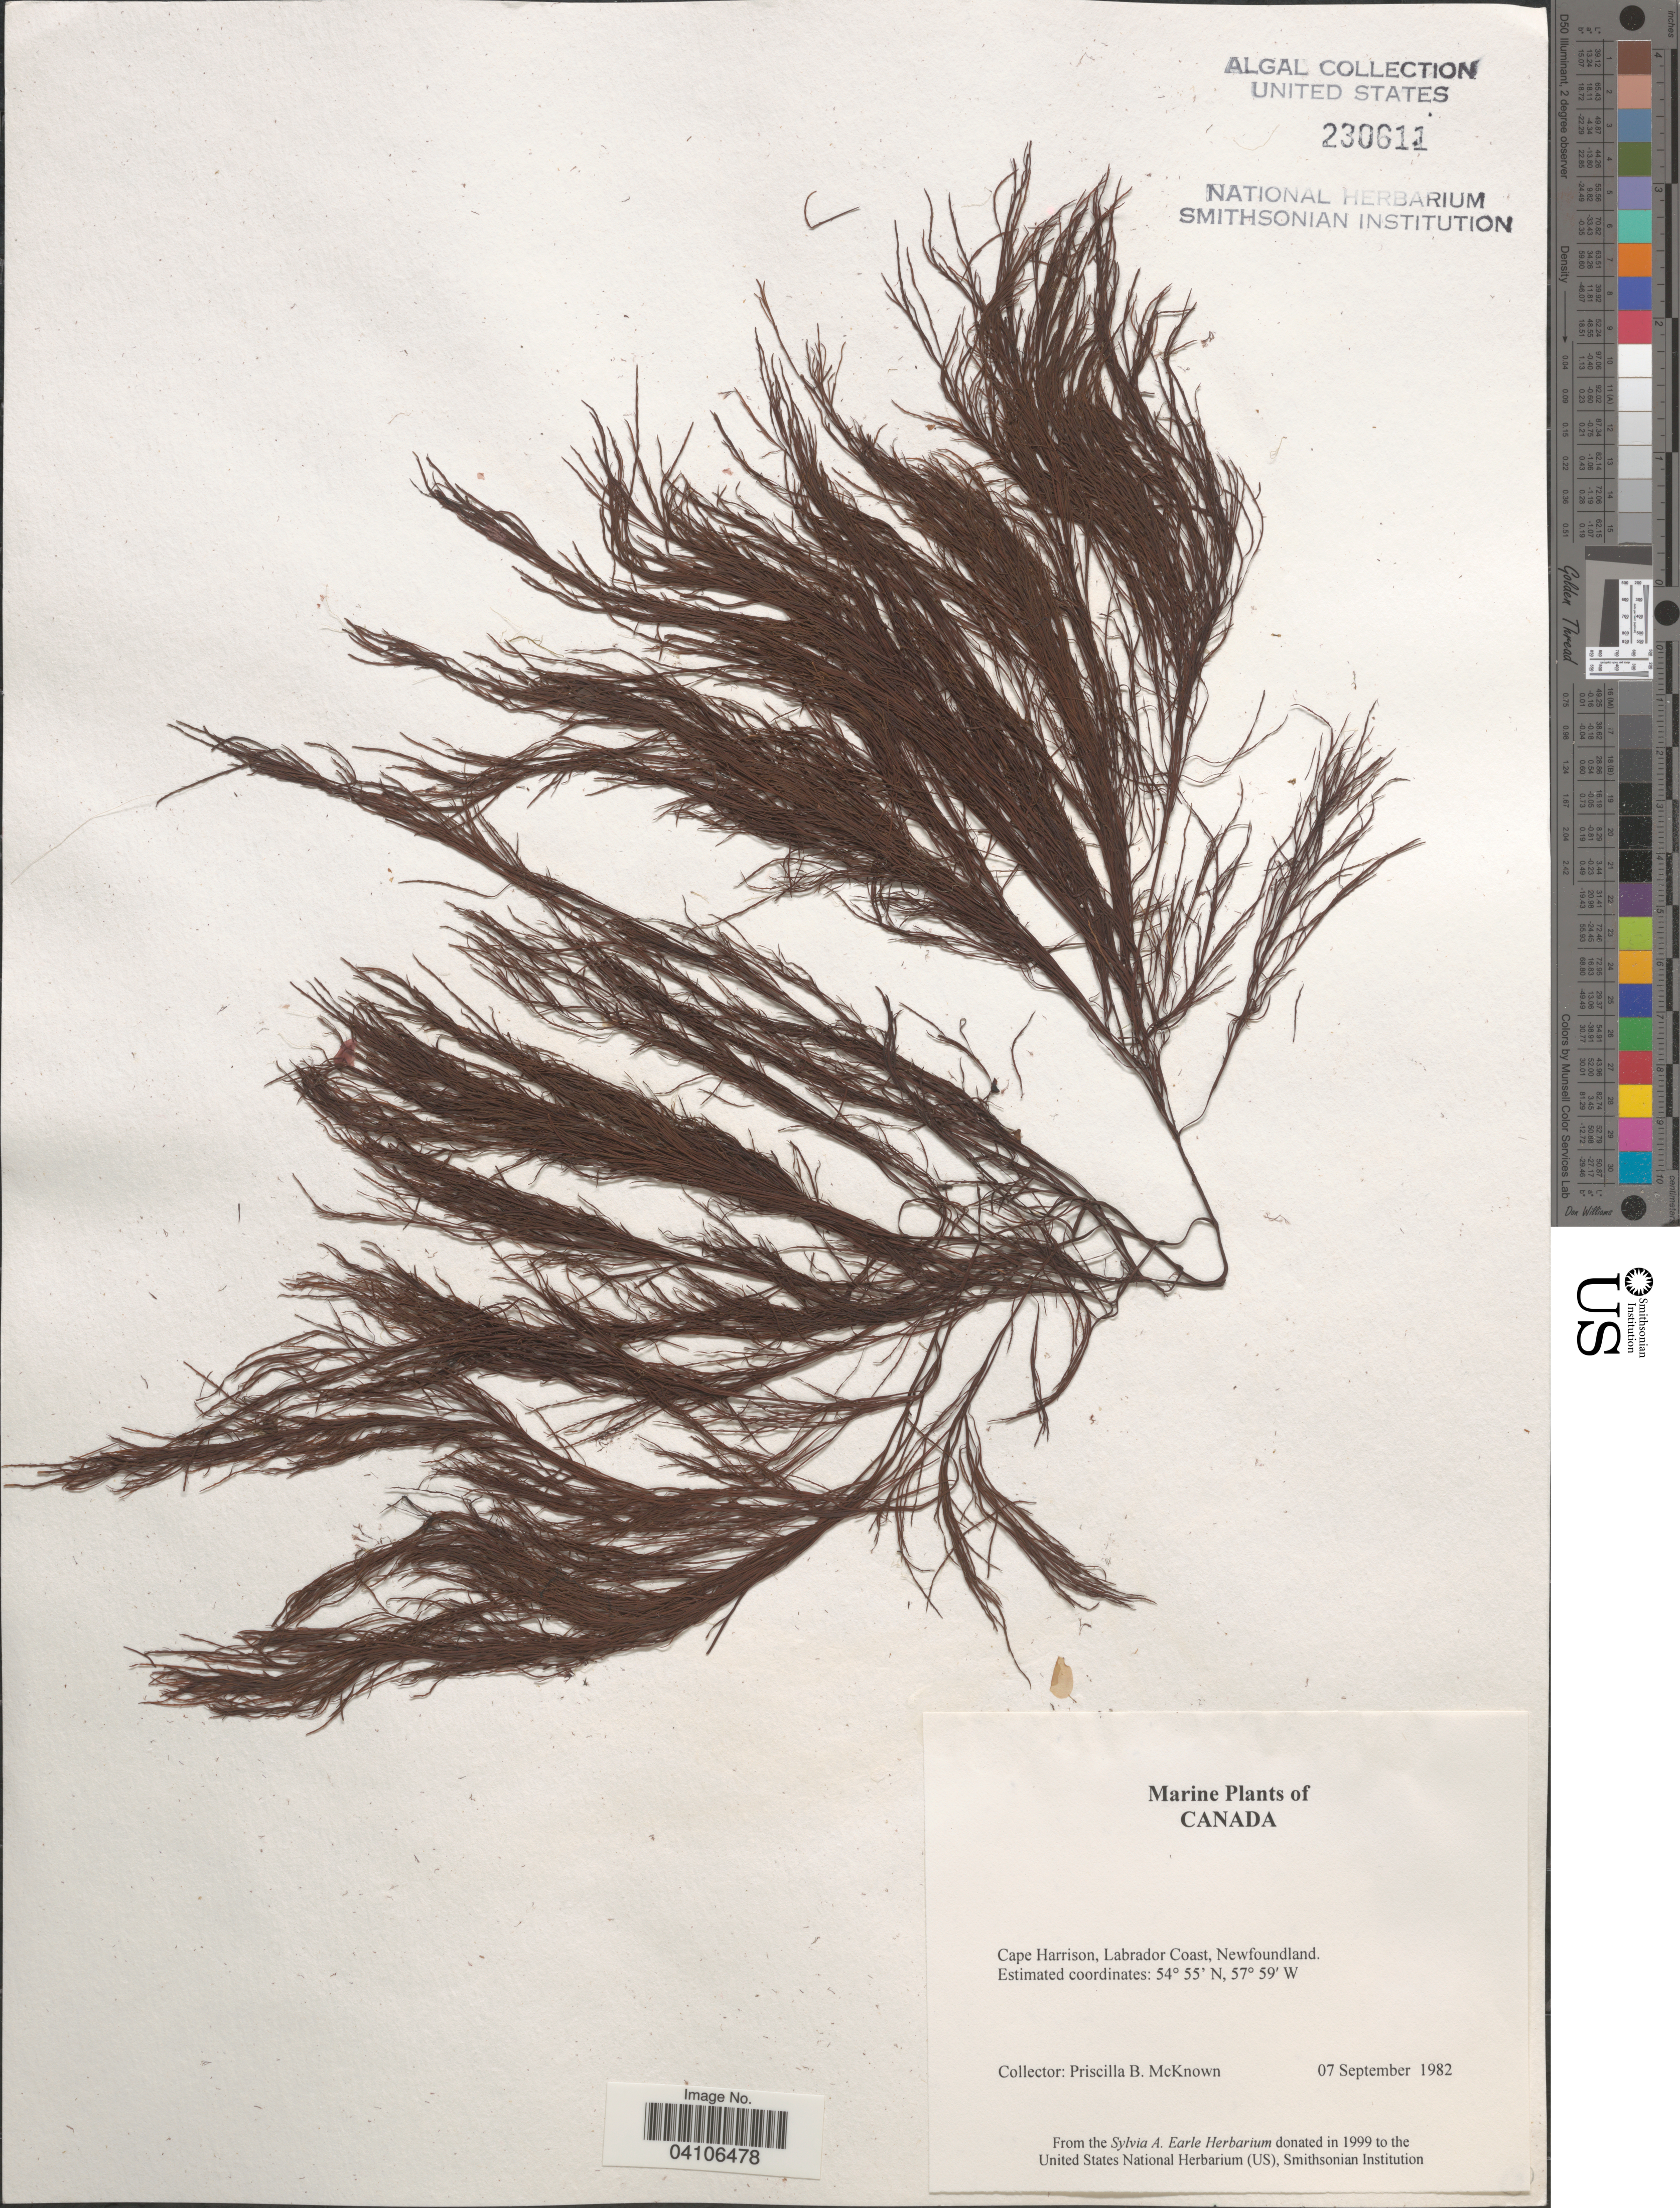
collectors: P. McKnown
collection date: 1982-09-07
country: Canada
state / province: Newfoundland and Labrador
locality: Cape Harrison, Labrador Coast.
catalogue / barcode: US 230611